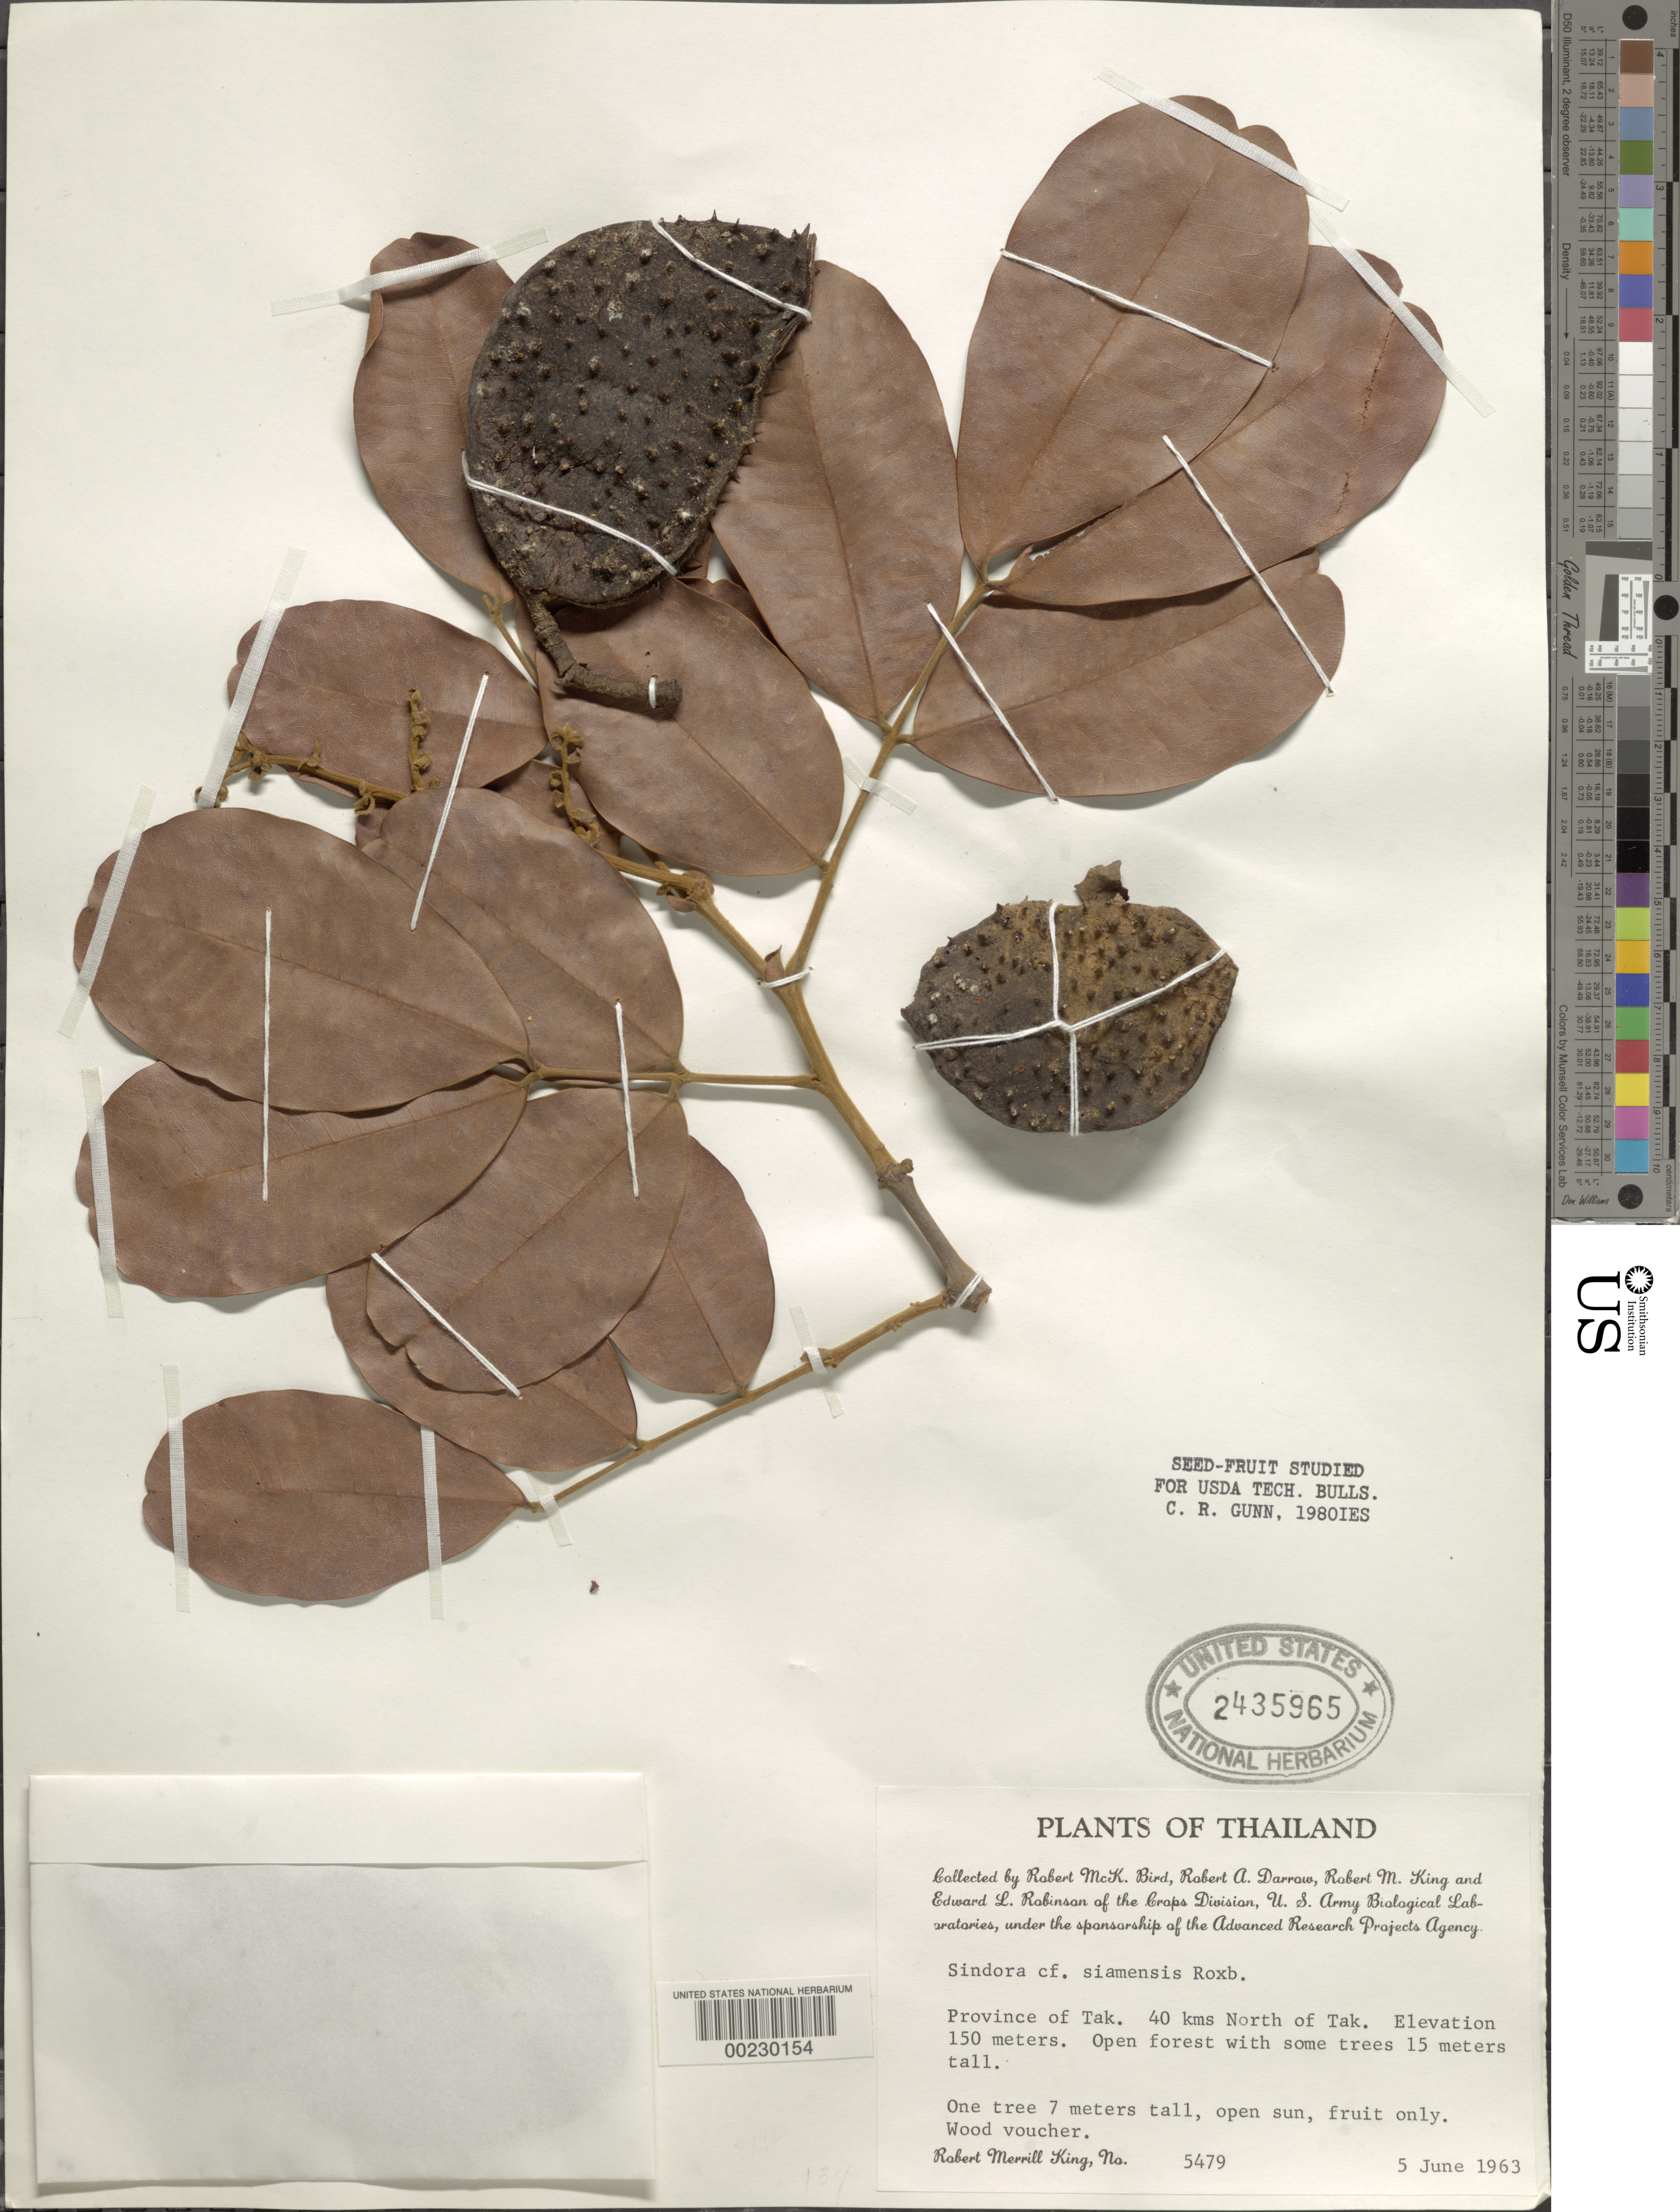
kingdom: Plantae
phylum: Tracheophyta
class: Magnoliopsida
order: Fabales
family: Fabaceae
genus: Sindora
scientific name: Sindora siamensis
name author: Teysm. ex Miq.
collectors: R. M. King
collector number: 5479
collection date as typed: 05 Jun 1963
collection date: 1963-06-05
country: Thailand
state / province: Tak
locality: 40 km n of tak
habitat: Open forest with some trees 15m tall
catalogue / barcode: US 2435965